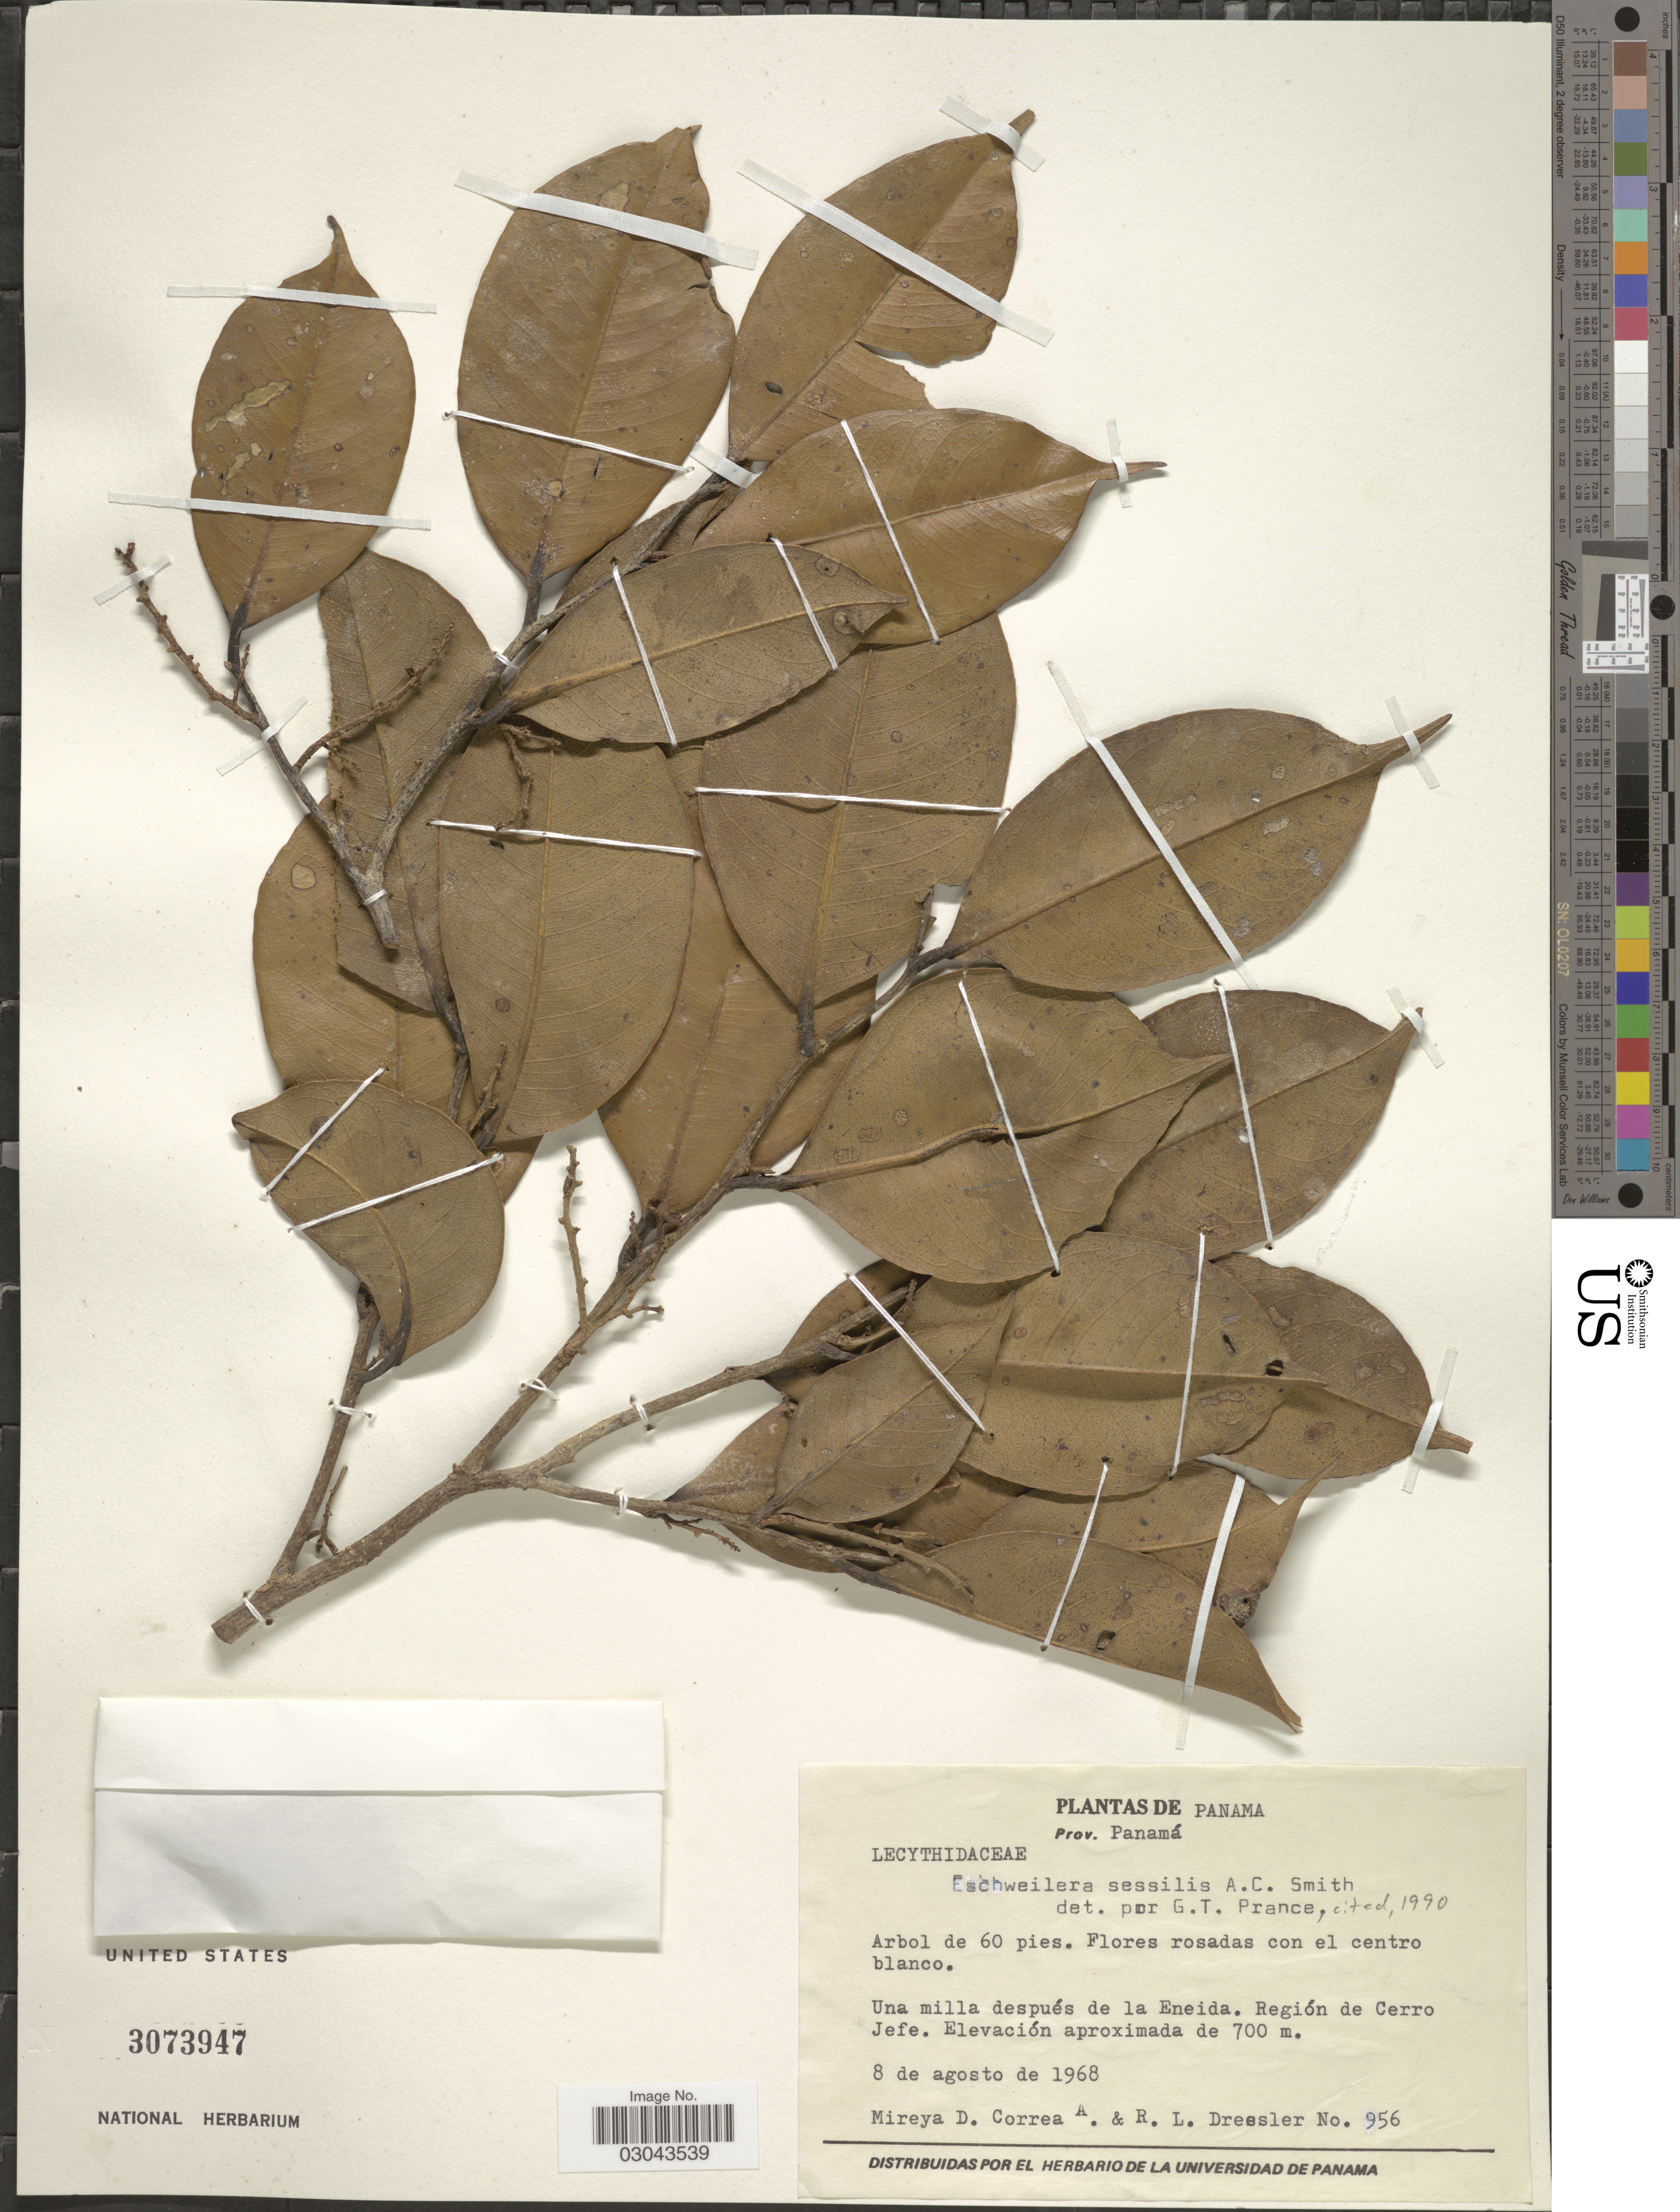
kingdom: Plantae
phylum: Tracheophyta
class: Magnoliopsida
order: Ericales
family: Lecythidaceae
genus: Eschweilera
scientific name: Eschweilera sessilis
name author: A.C. Sm.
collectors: M. D. Corrêa-A. & R. Dressler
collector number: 956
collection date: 1968-08-08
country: Panama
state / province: Panamá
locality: Una milla después de la Eneida. Región de Cerro Jefe.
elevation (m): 700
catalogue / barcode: US 3073947